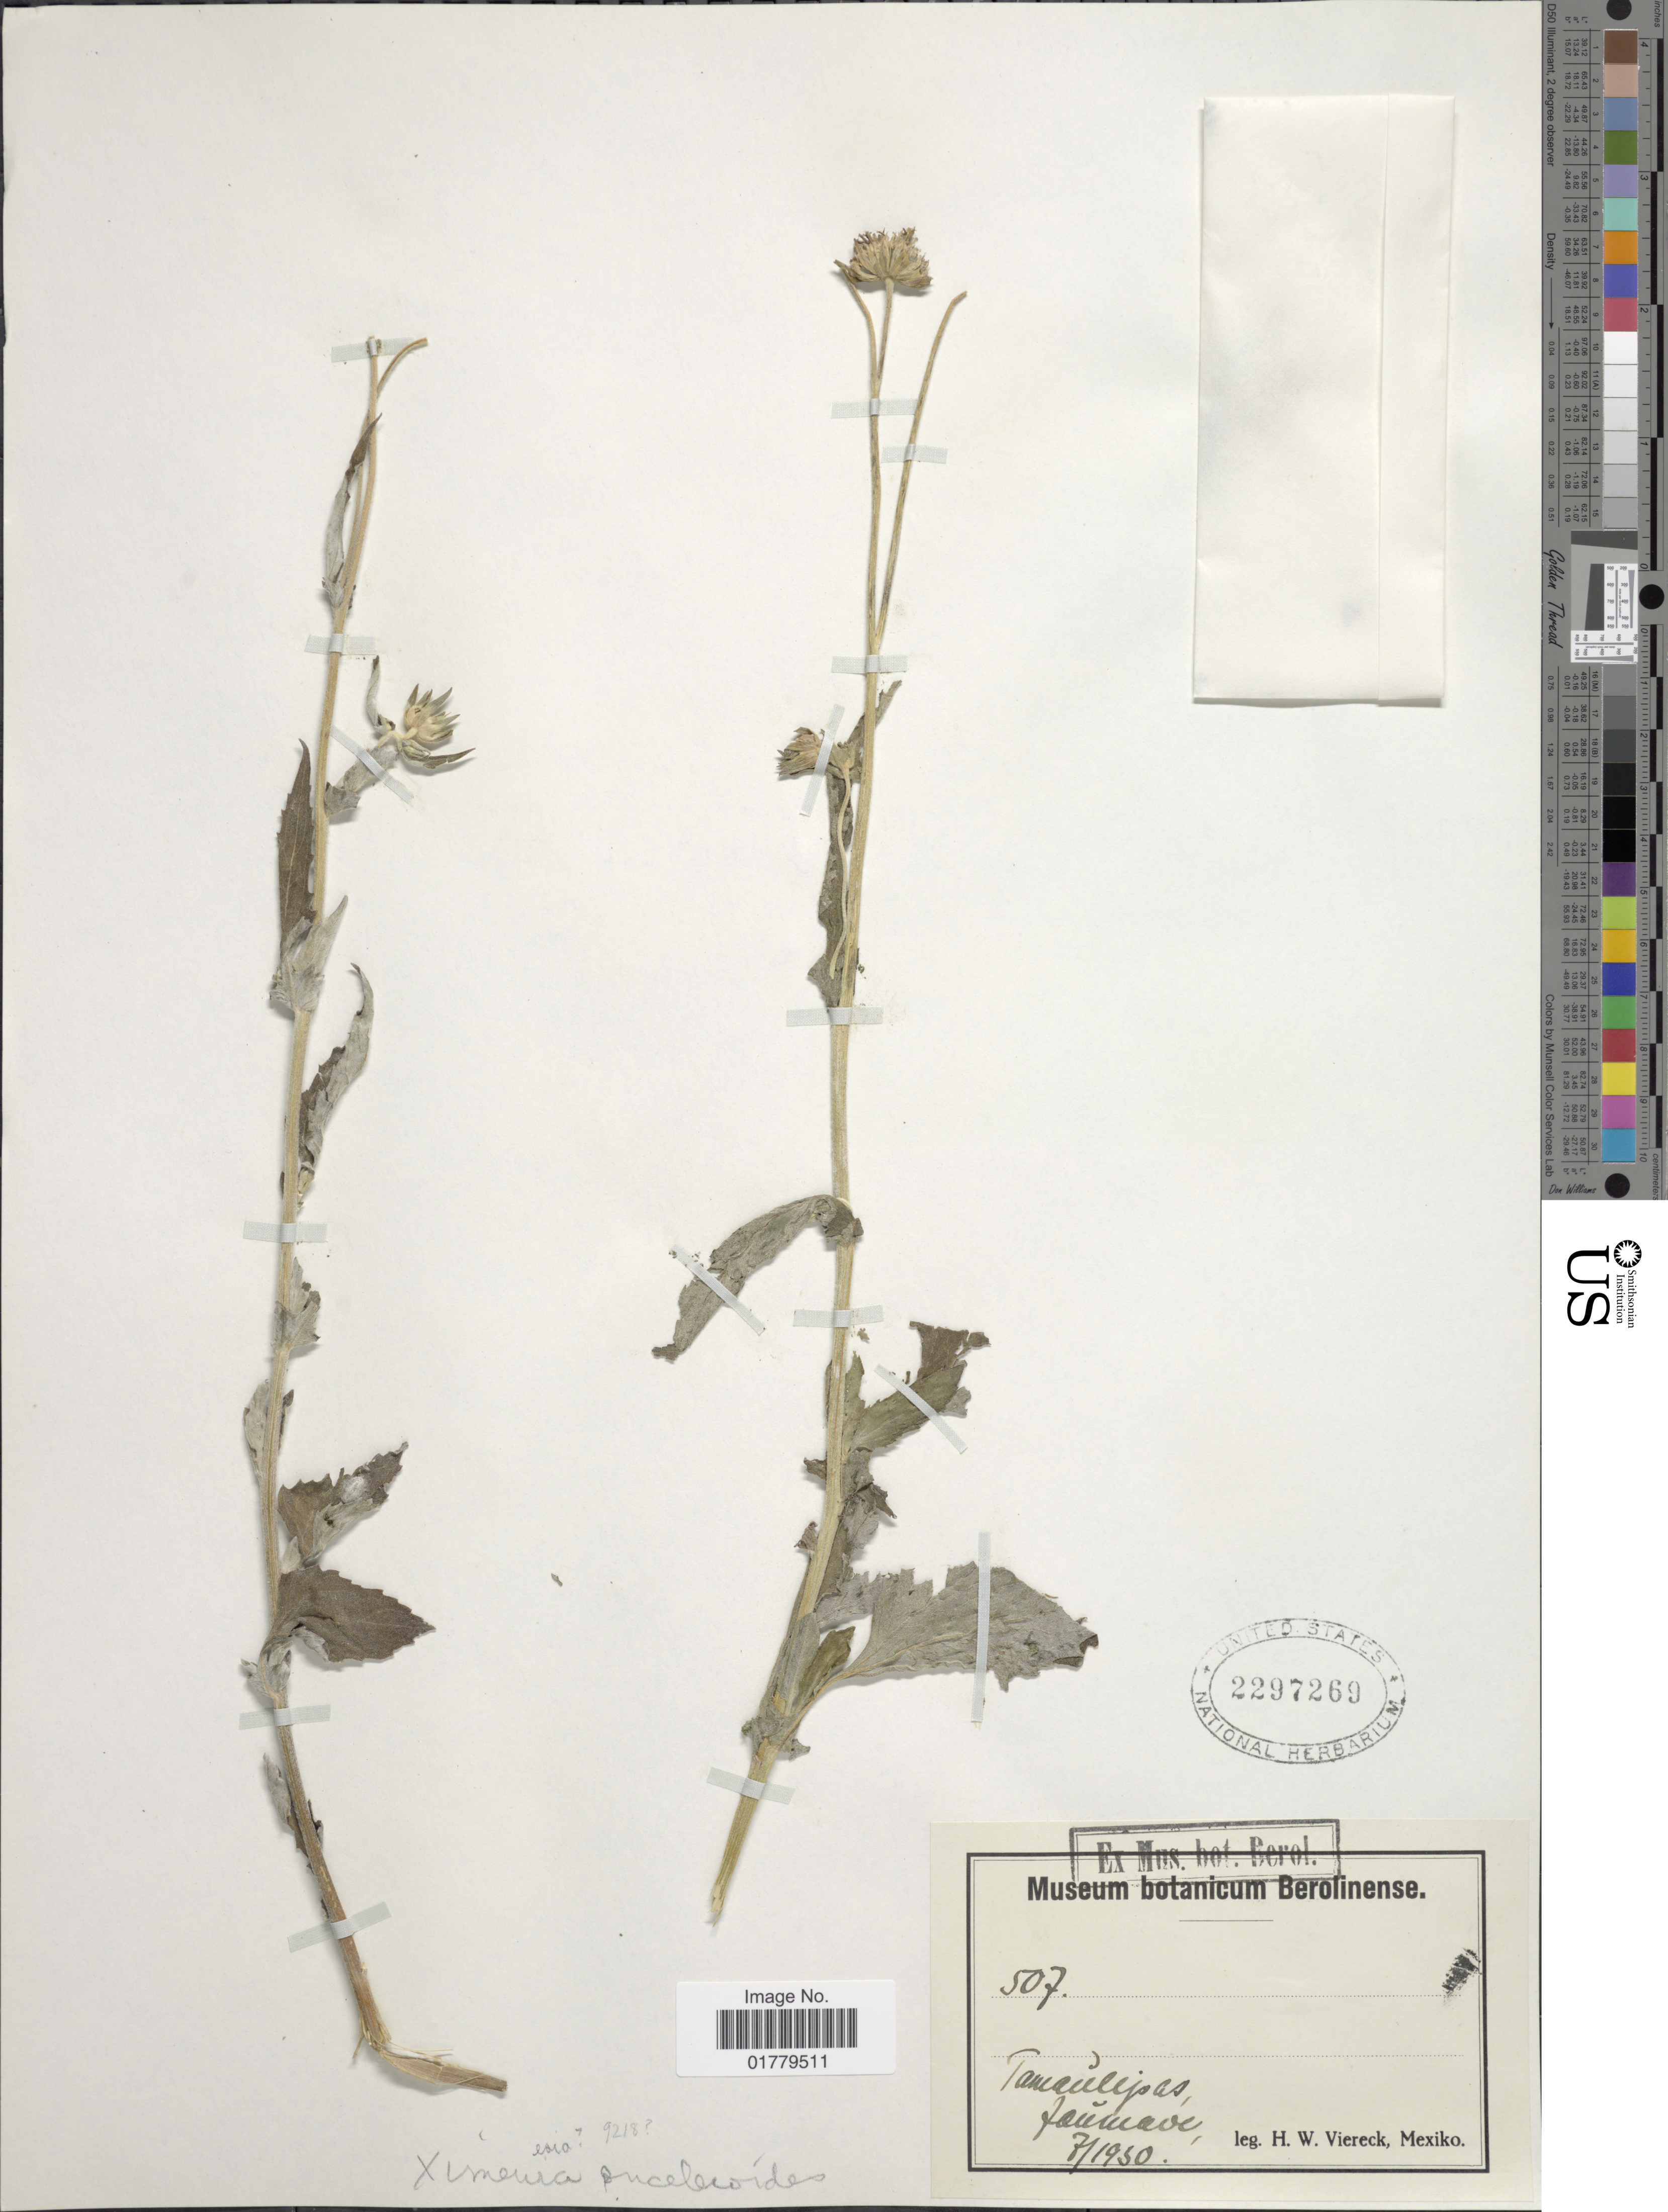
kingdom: Plantae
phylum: Tracheophyta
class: Magnoliopsida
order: Asterales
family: Asteraceae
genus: Verbesina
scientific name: Verbesina encelioides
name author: (Cav.) Benth. & Hook. ex A. Gray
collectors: H. W. Viereck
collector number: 507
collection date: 1930-07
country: Mexico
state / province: Tamaulipas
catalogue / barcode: US 2297269